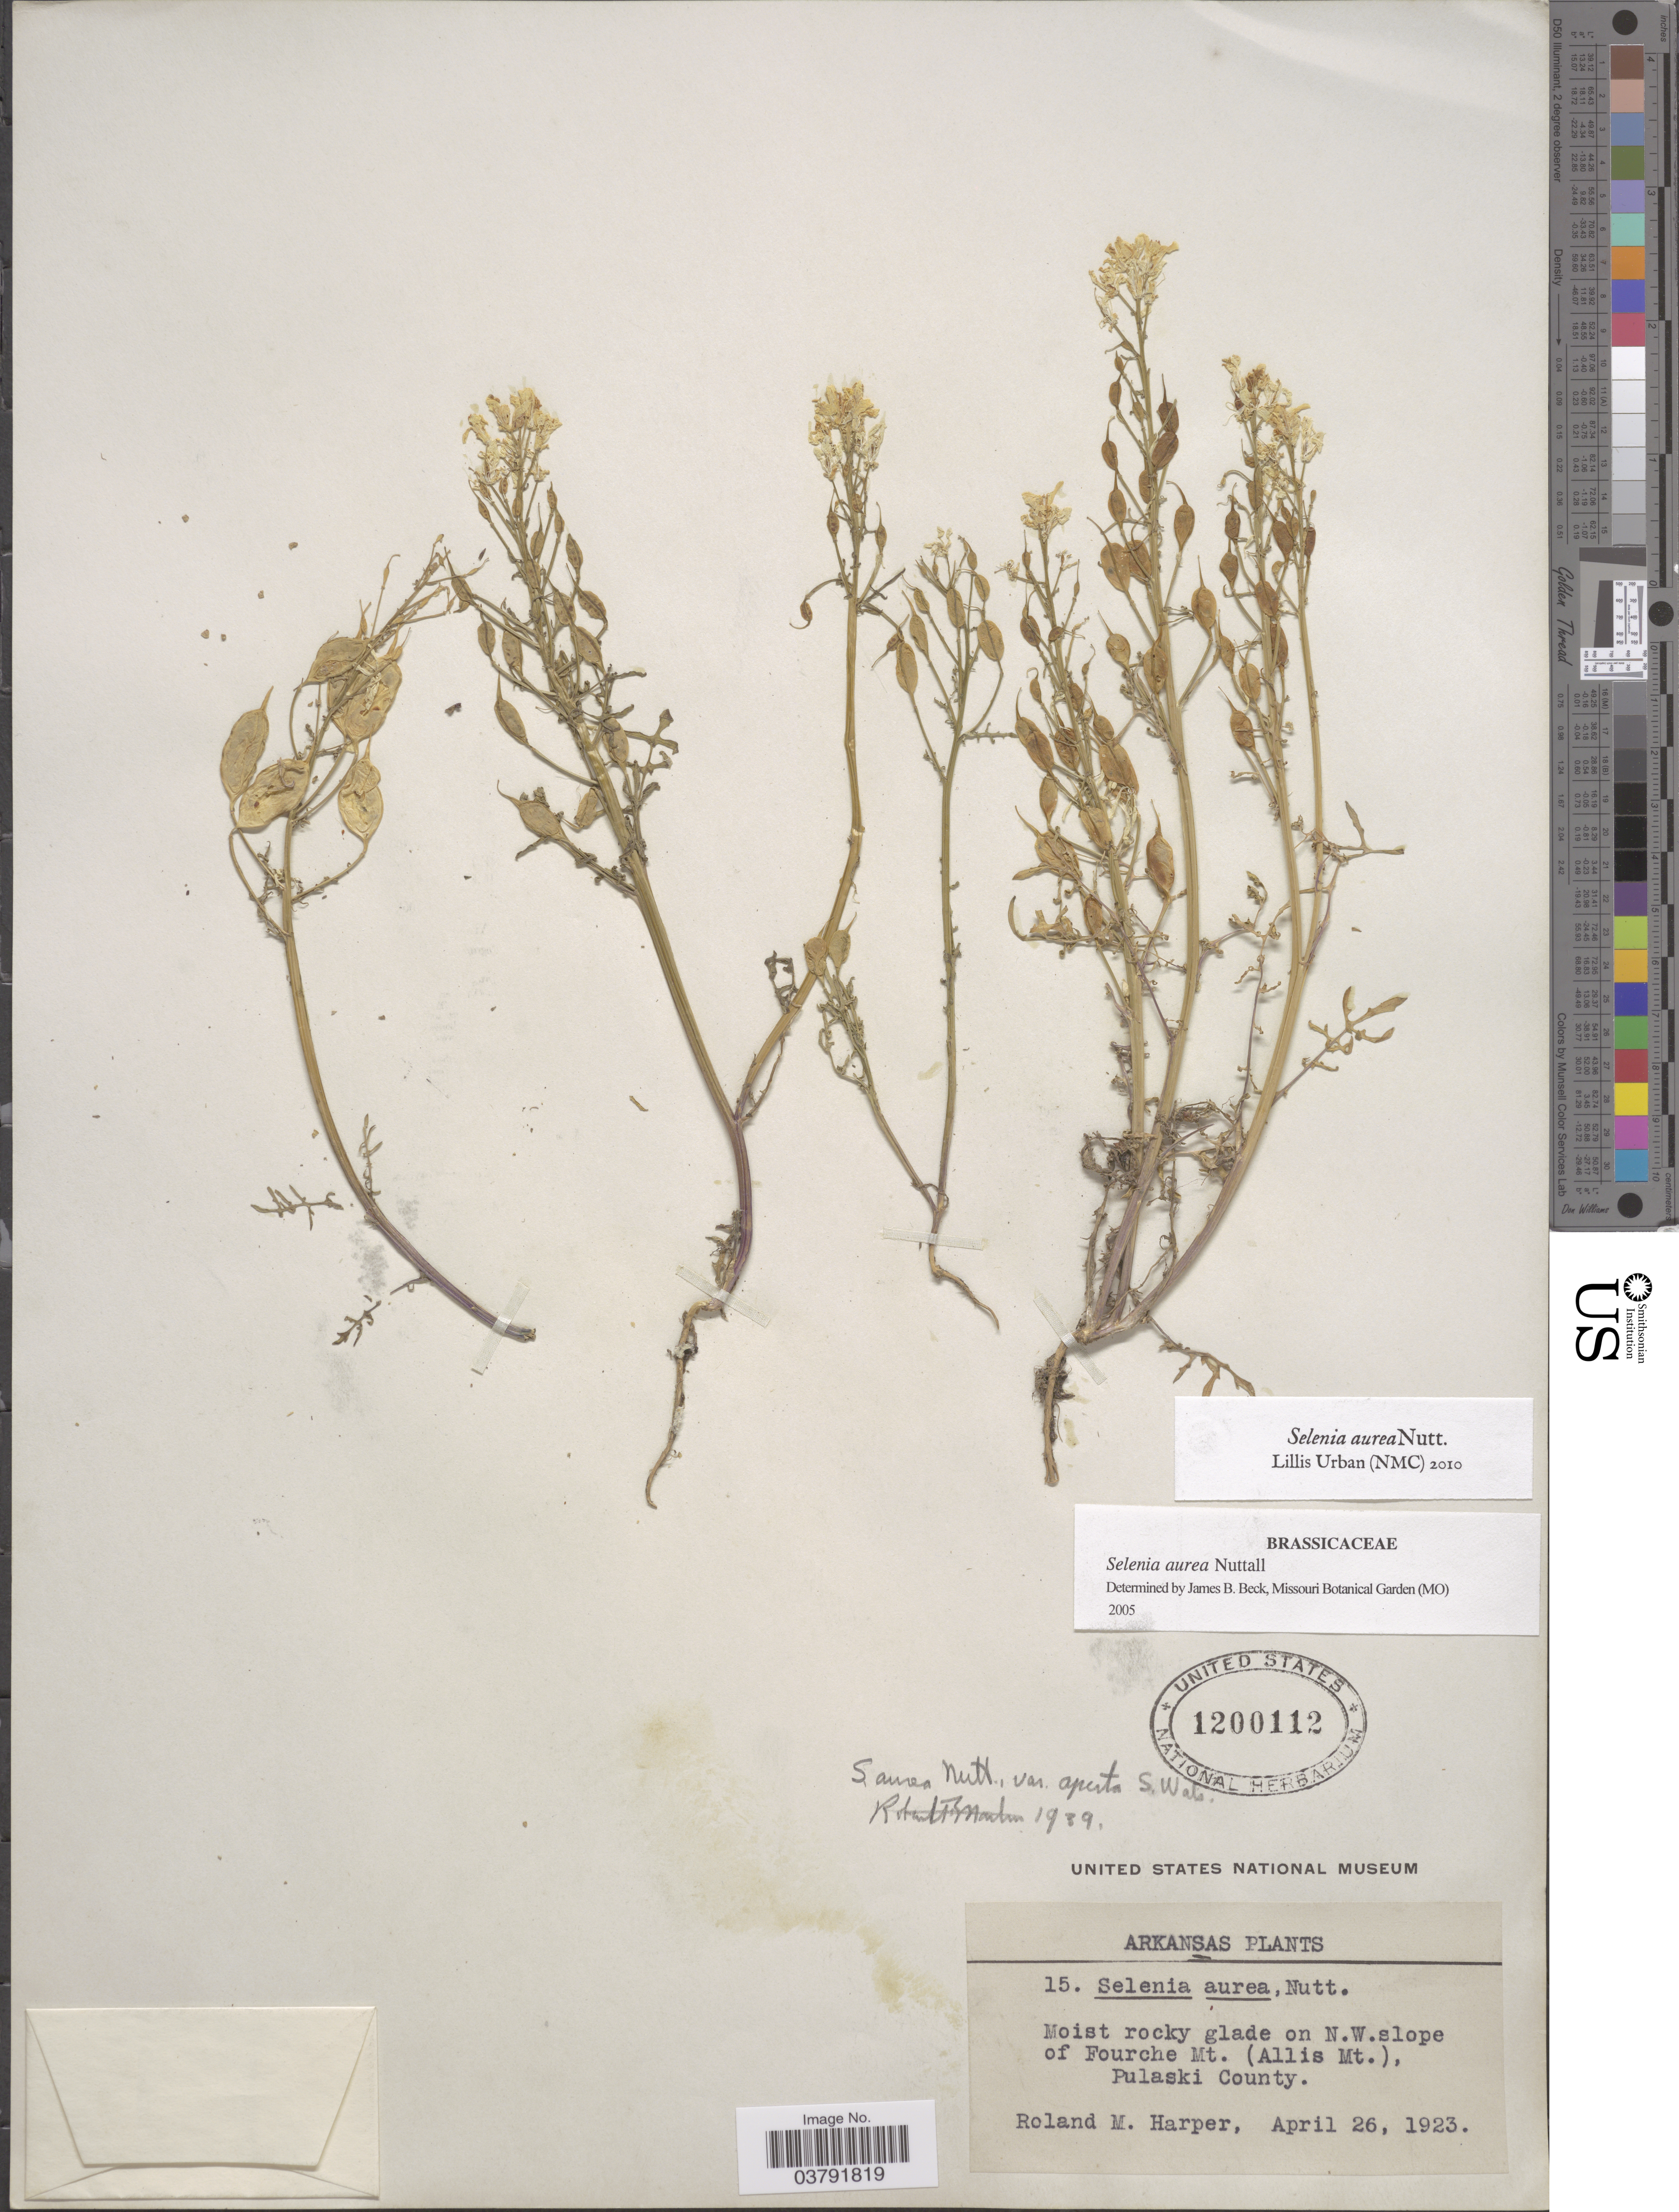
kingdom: Plantae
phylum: Tracheophyta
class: Magnoliopsida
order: Brassicales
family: Brassicaceae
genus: Selenia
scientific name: Selenia aurea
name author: Nutt.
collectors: R. M. Harper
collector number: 15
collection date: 1923-04-26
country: United States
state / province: Arkansas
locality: N. W. slope of Fourche Mt. (Allis Mt.), Pulaski County.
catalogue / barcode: US 1200112